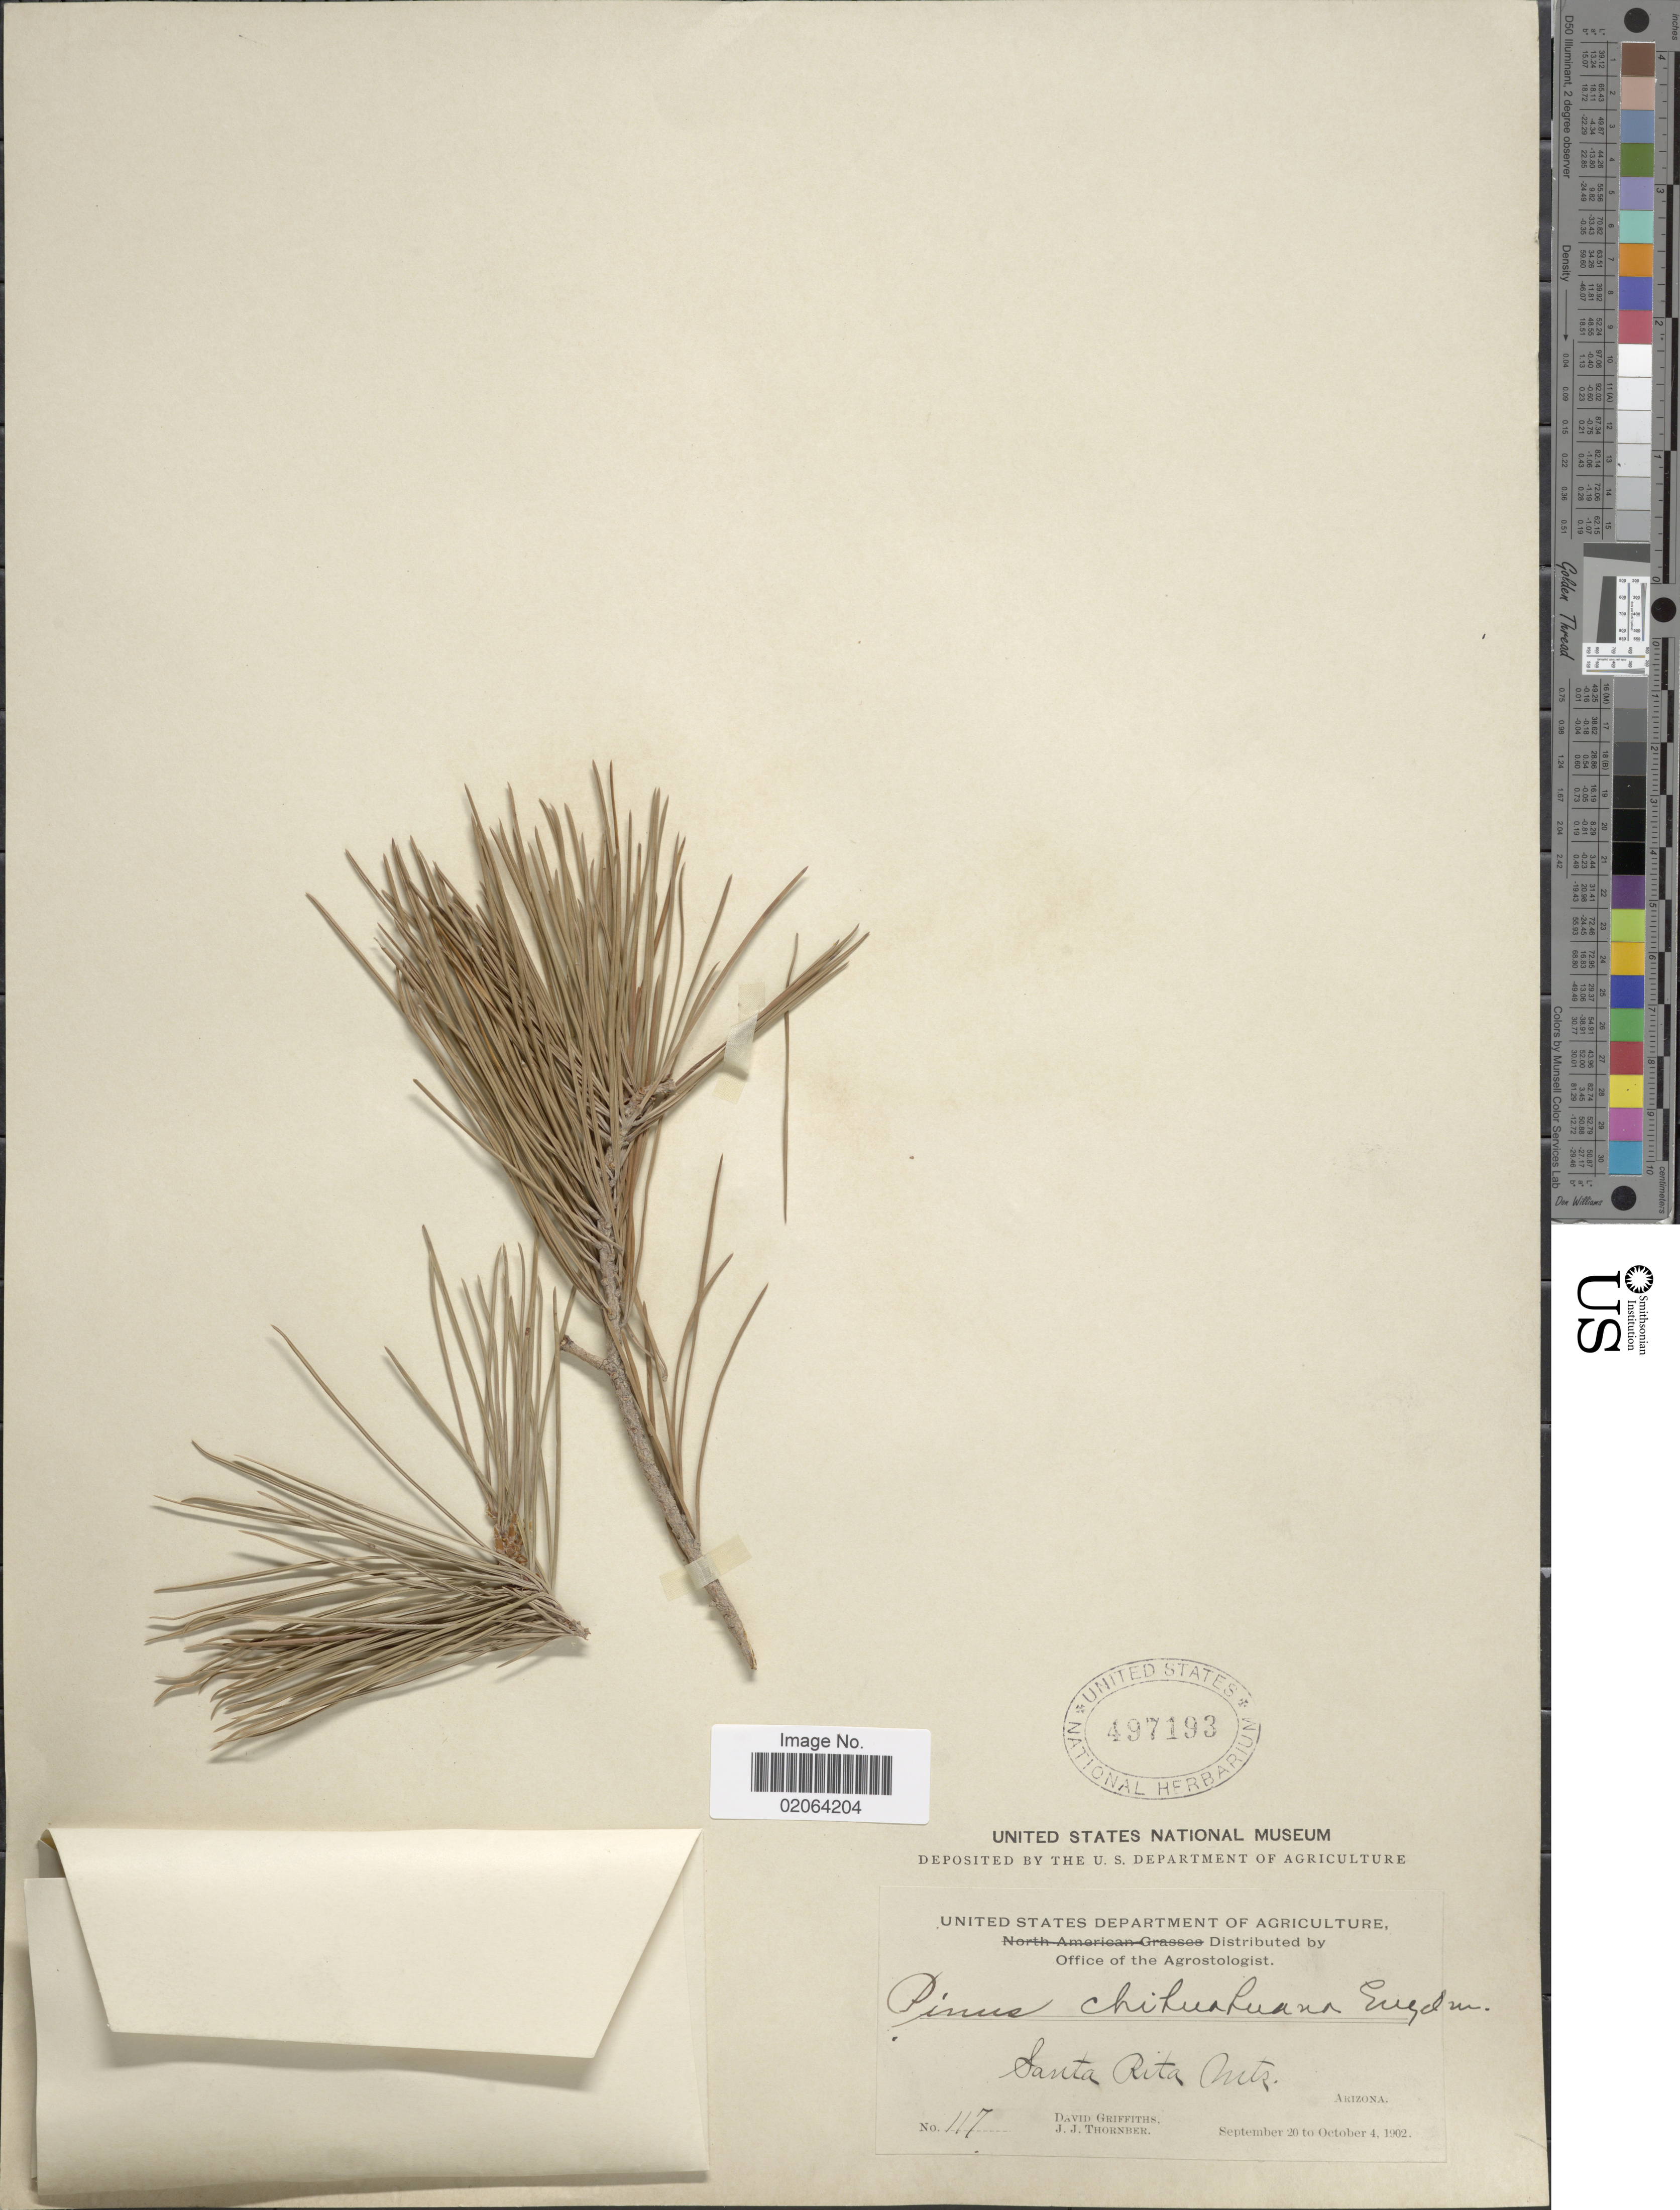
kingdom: Plantae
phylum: Tracheophyta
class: Pinopsida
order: Pinales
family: Pinaceae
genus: Pinus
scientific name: Pinus leiophylla var. chihuahuana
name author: (Engelm.) Shaw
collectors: D. Griffiths & J. Thornber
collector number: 117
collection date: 1902-09-20/1902-10-04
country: United States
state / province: Arizona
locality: Santa Rita Mts.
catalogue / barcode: US 497193